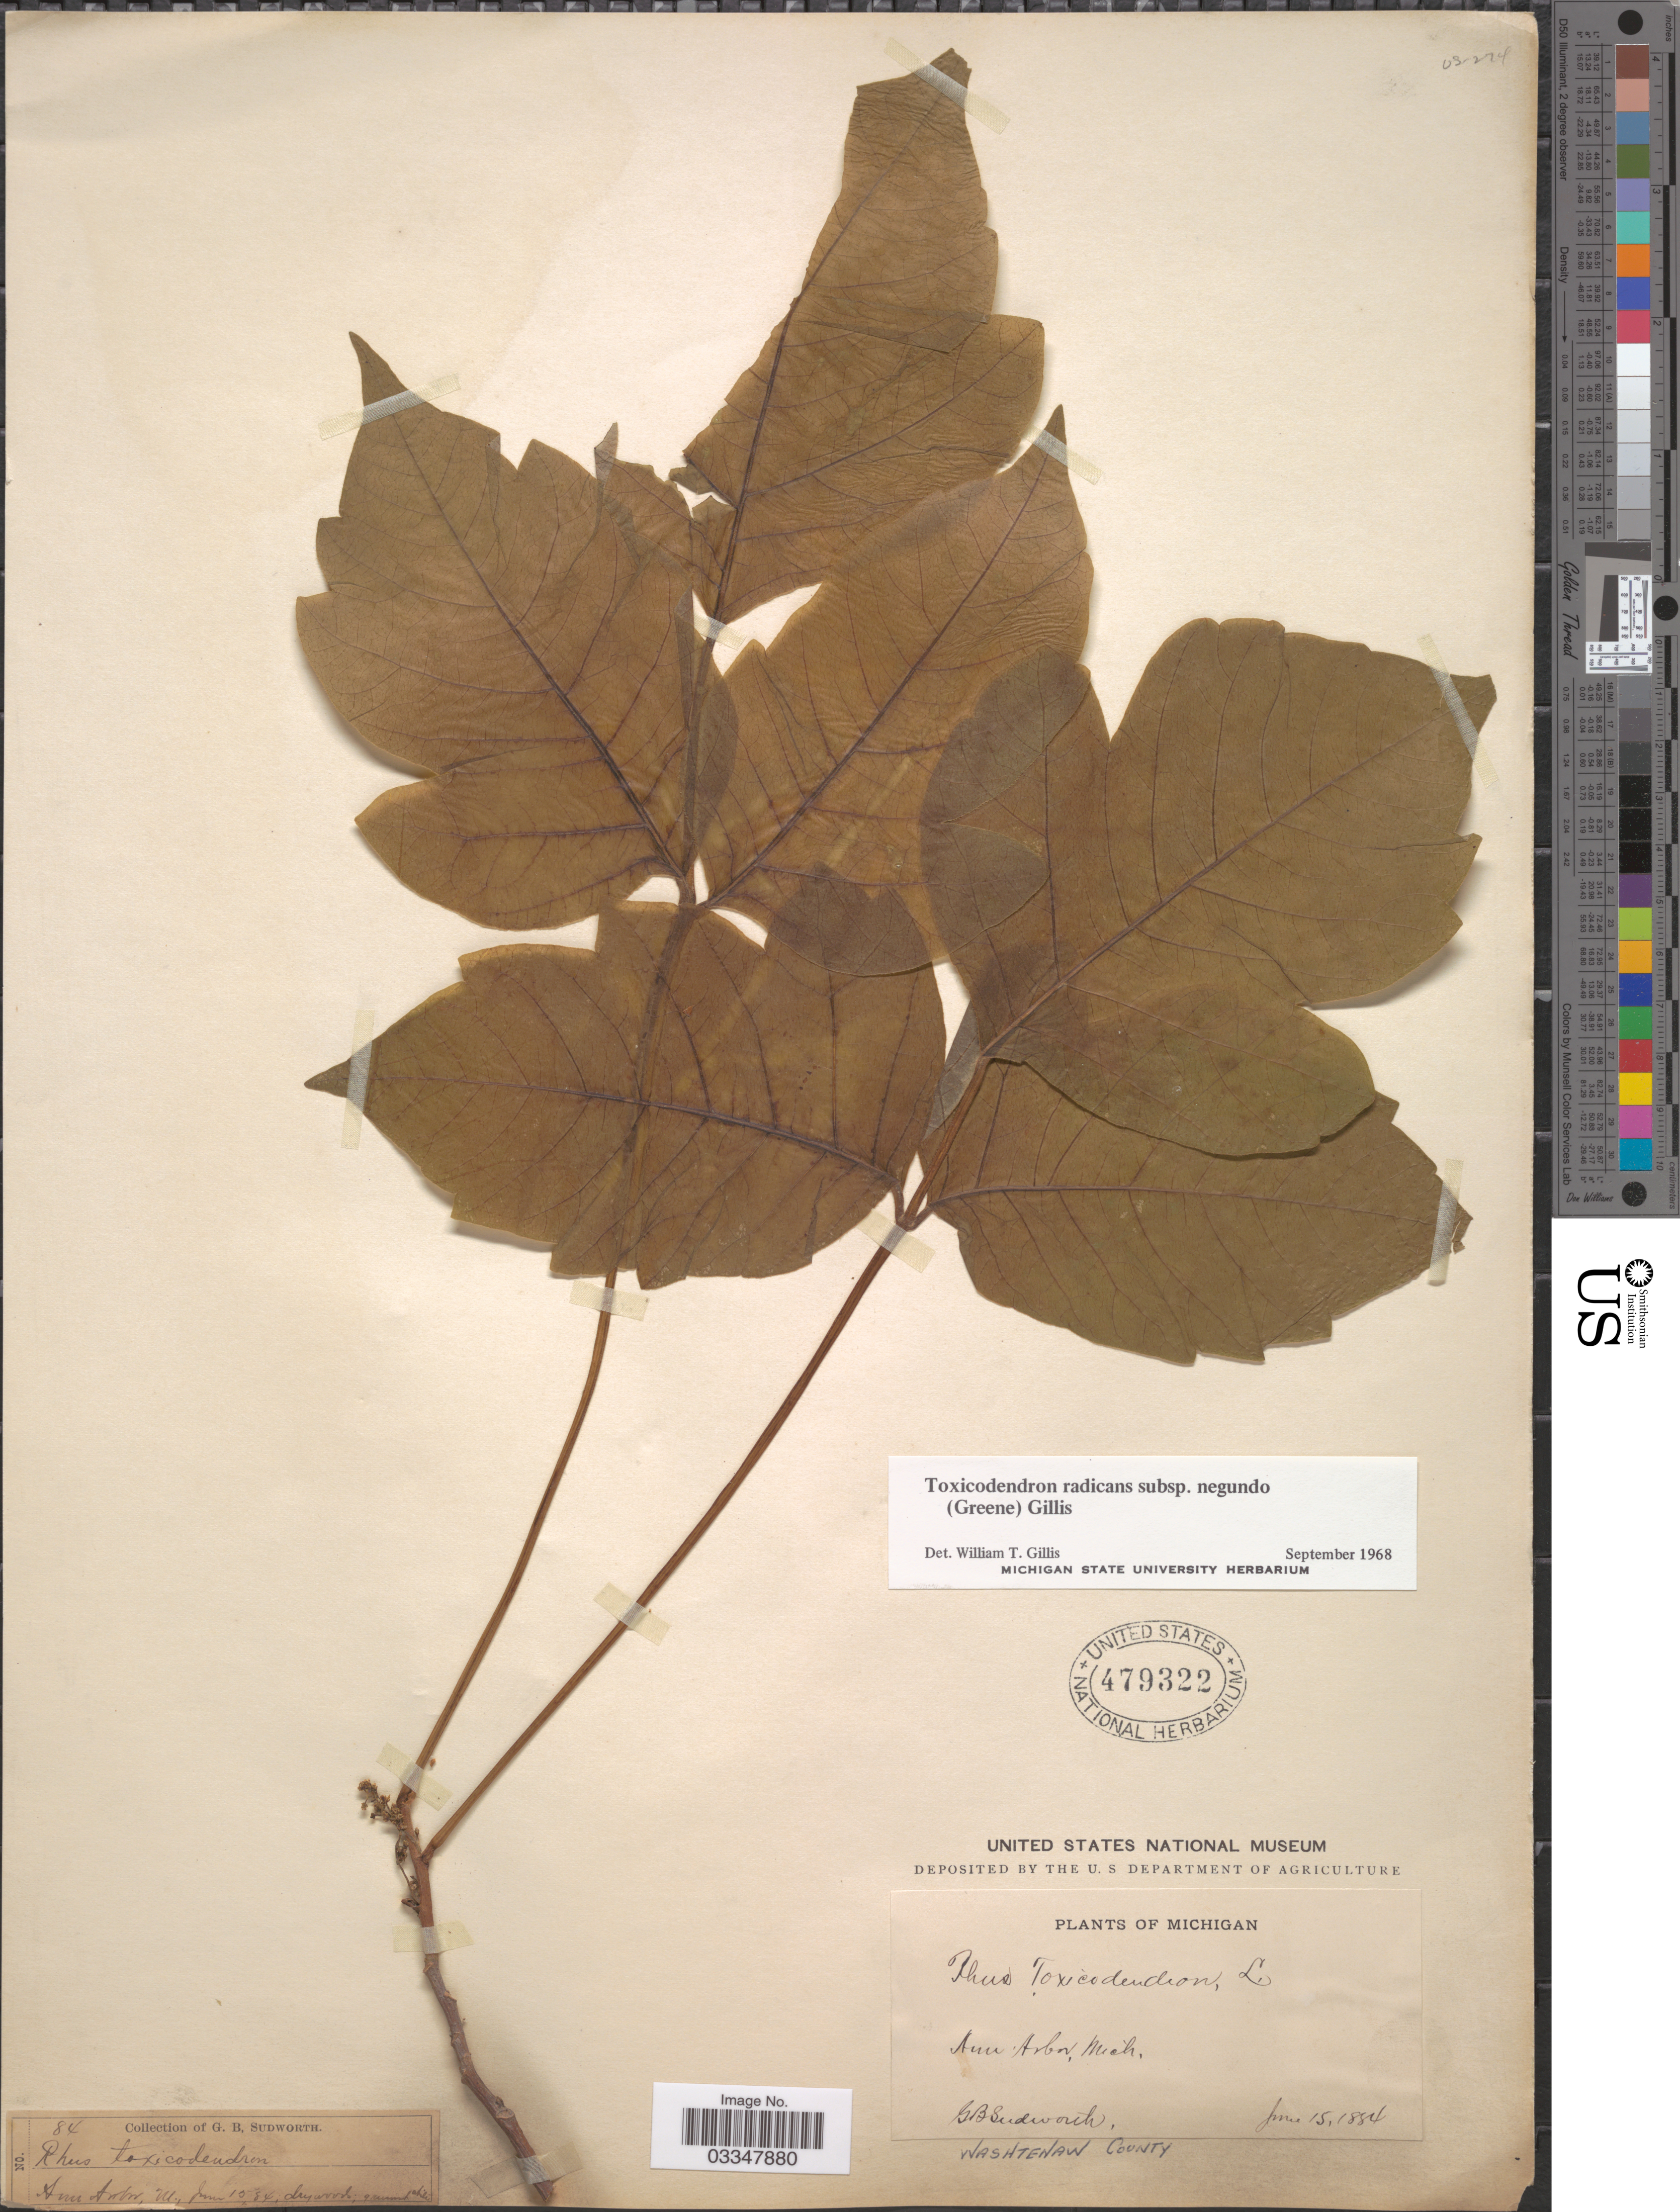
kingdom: Plantae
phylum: Tracheophyta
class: Magnoliopsida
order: Sapindales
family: Anacardiaceae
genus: Toxicodendron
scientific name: Toxicodendron radicans subsp. negundo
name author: (Greene) Gillis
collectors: G. B. Sudworth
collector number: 84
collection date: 1884-06-15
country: United States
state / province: Michigan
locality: Ann Arbor. Washtenaw County.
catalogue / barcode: US 479322